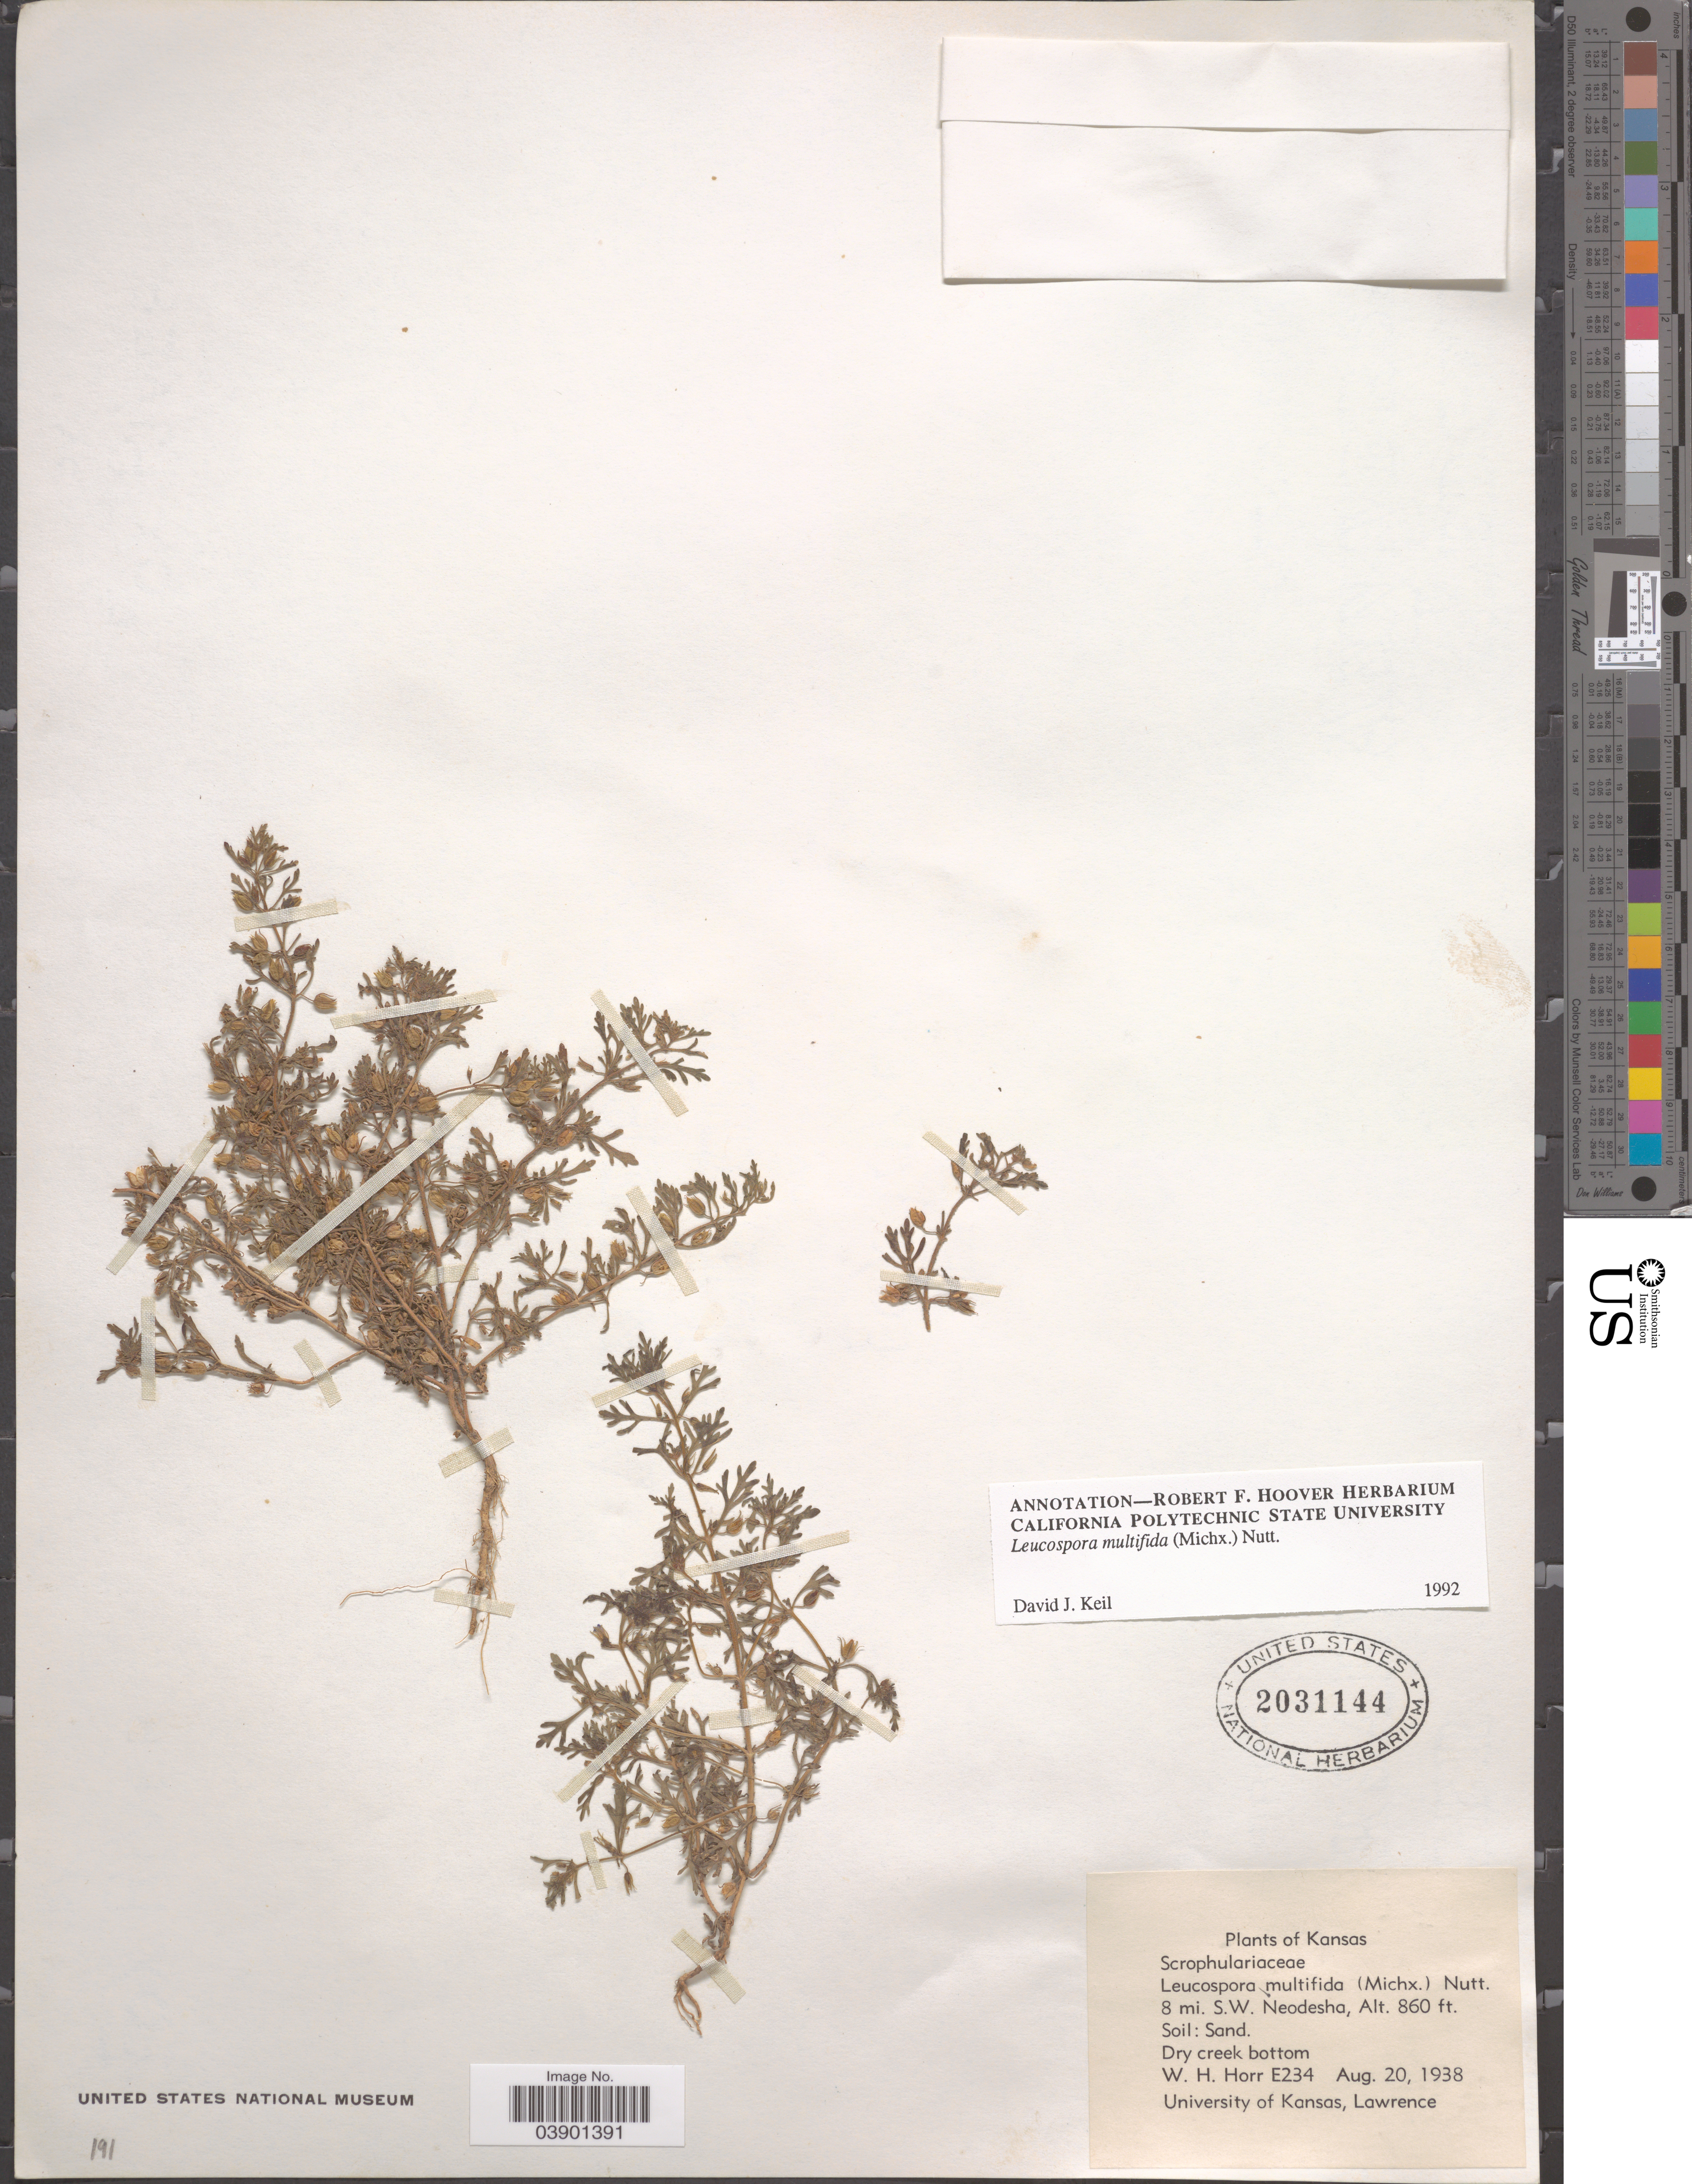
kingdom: Plantae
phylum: Tracheophyta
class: Magnoliopsida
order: Lamiales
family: Plantaginaceae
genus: Leucospora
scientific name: Leucospora multifida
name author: (Michx.) Nutt.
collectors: W. H. Horr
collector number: E234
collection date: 1938-08-20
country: United States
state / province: Kansas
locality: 8 mi. S.W. Neodesha.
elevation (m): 262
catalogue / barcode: US 2031144